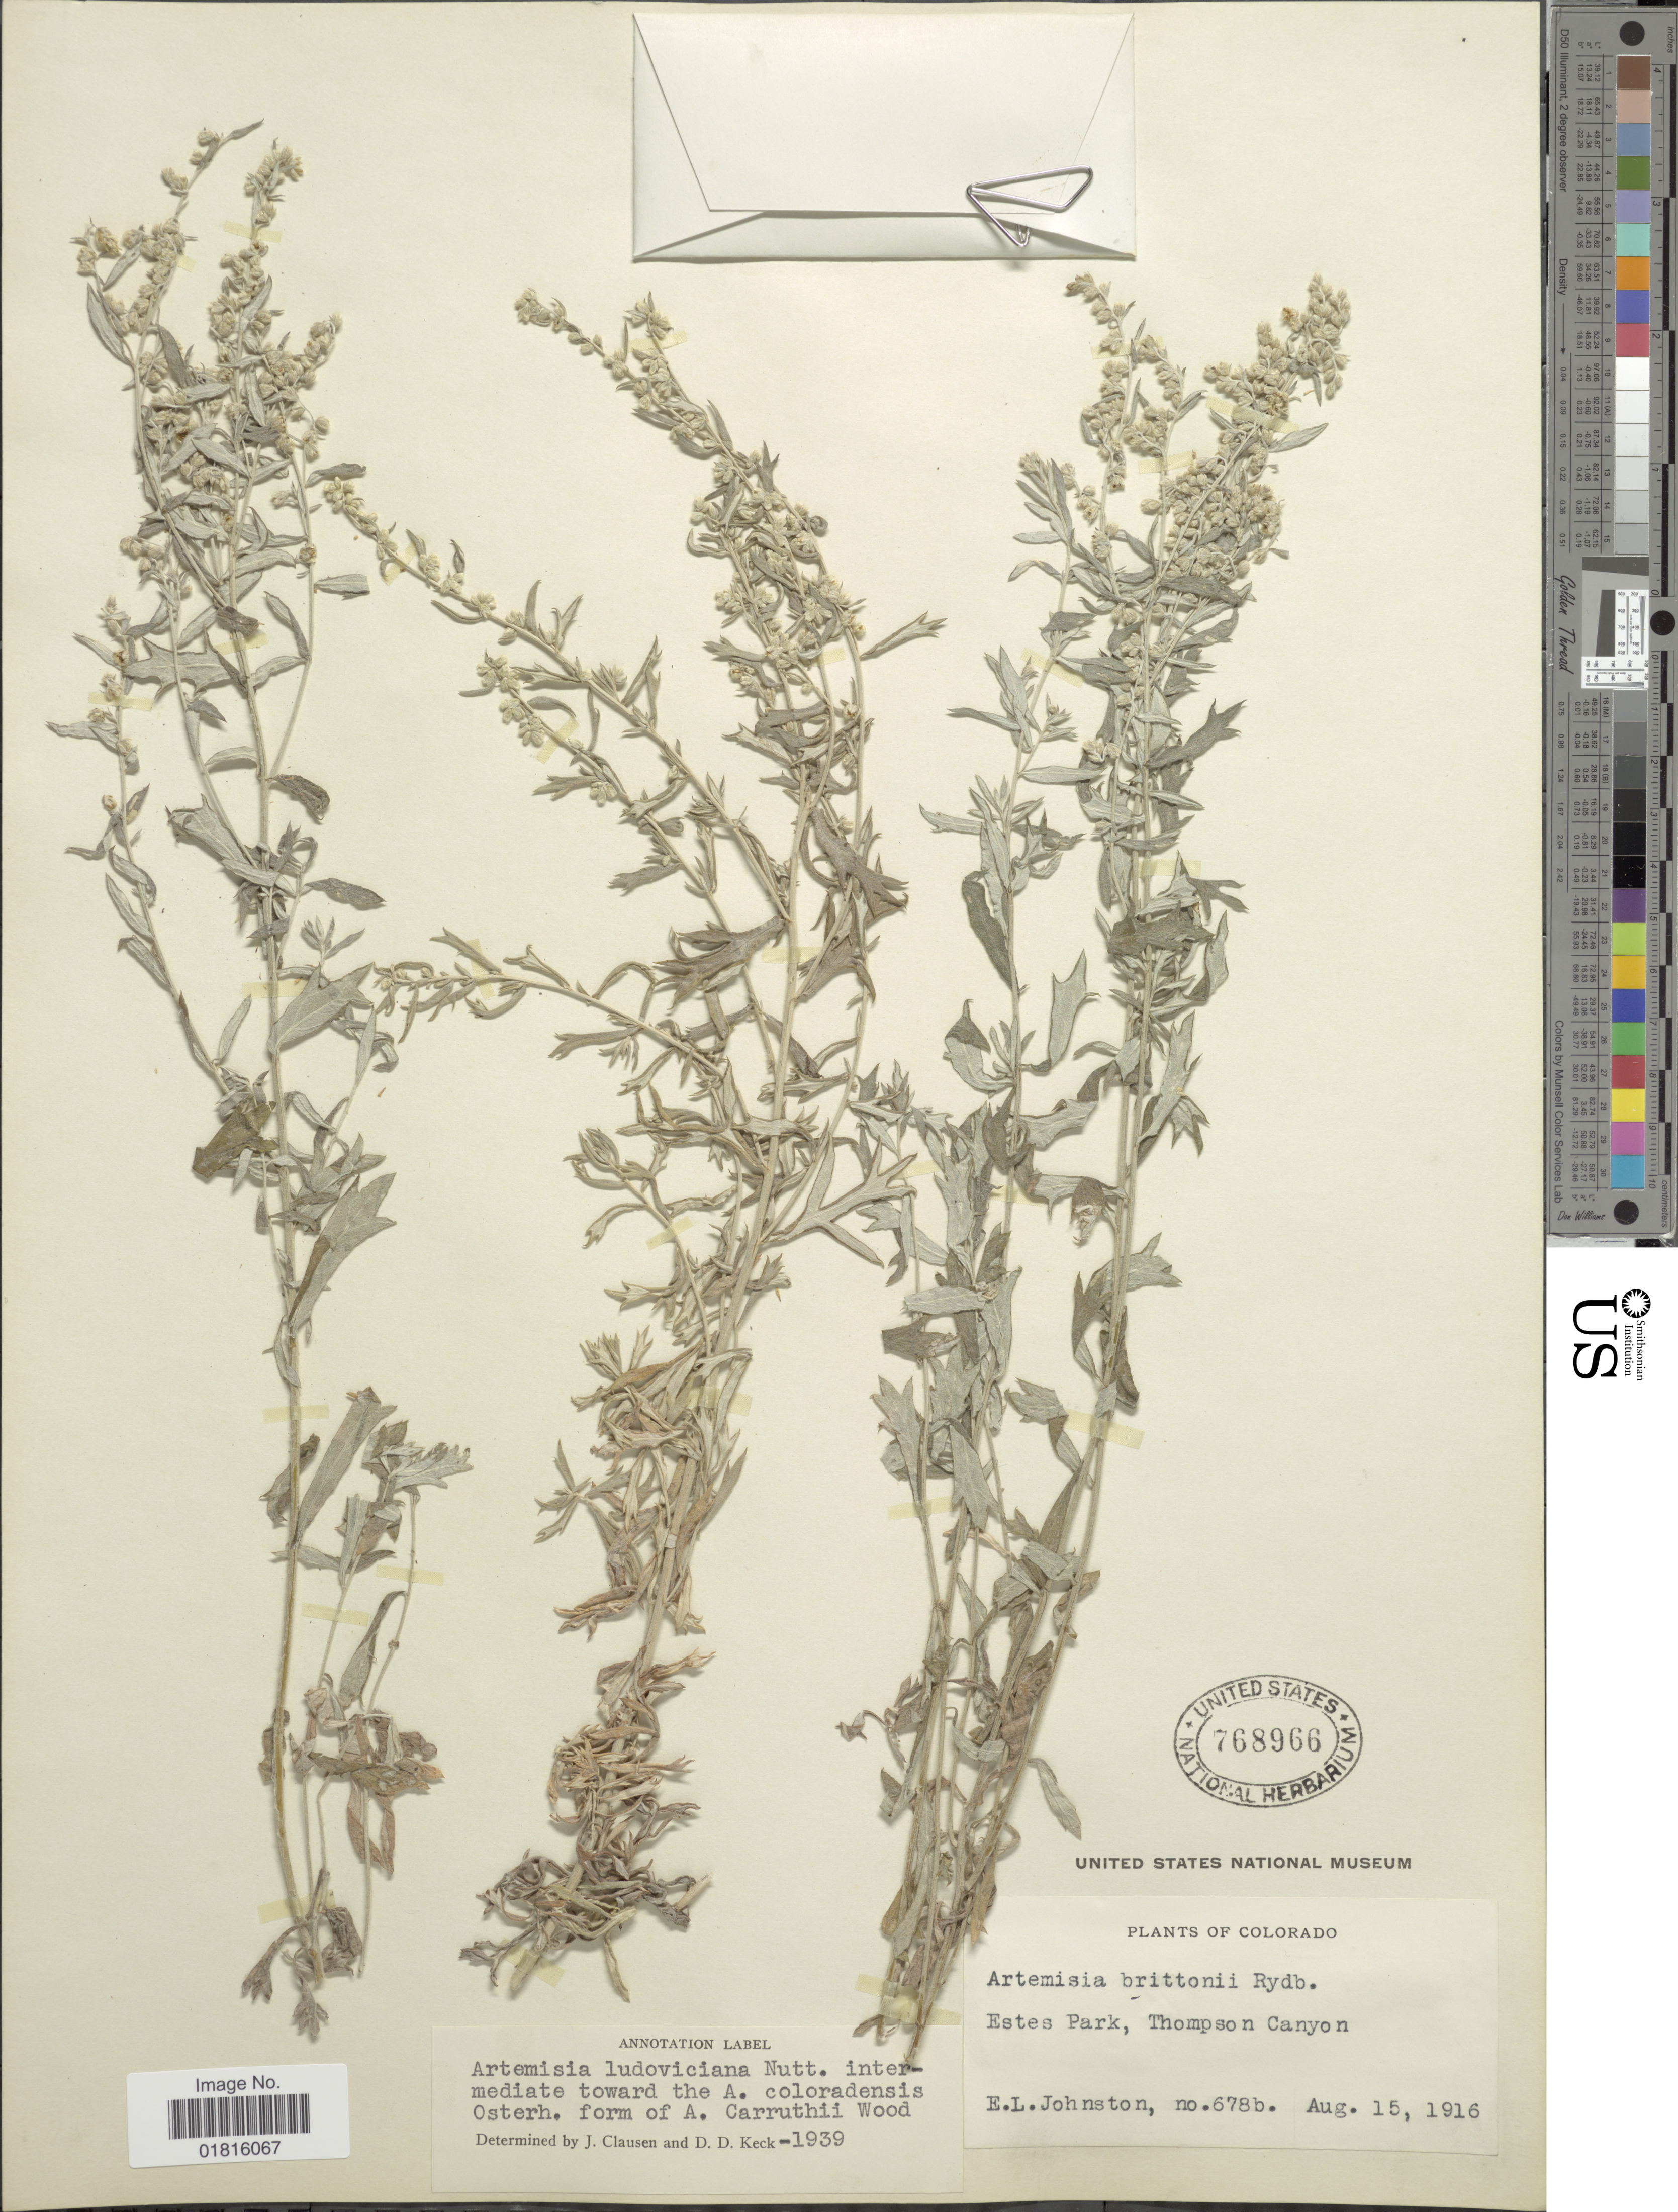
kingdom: Plantae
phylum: Tracheophyta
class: Magnoliopsida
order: Asterales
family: Asteraceae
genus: Artemisia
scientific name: Artemisia ludoviciana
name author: Nutt.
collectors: E. L. Johnston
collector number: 678b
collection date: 1916-08-15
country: United States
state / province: Colorado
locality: Estes Park, Thompson Canyon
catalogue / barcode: US 768966